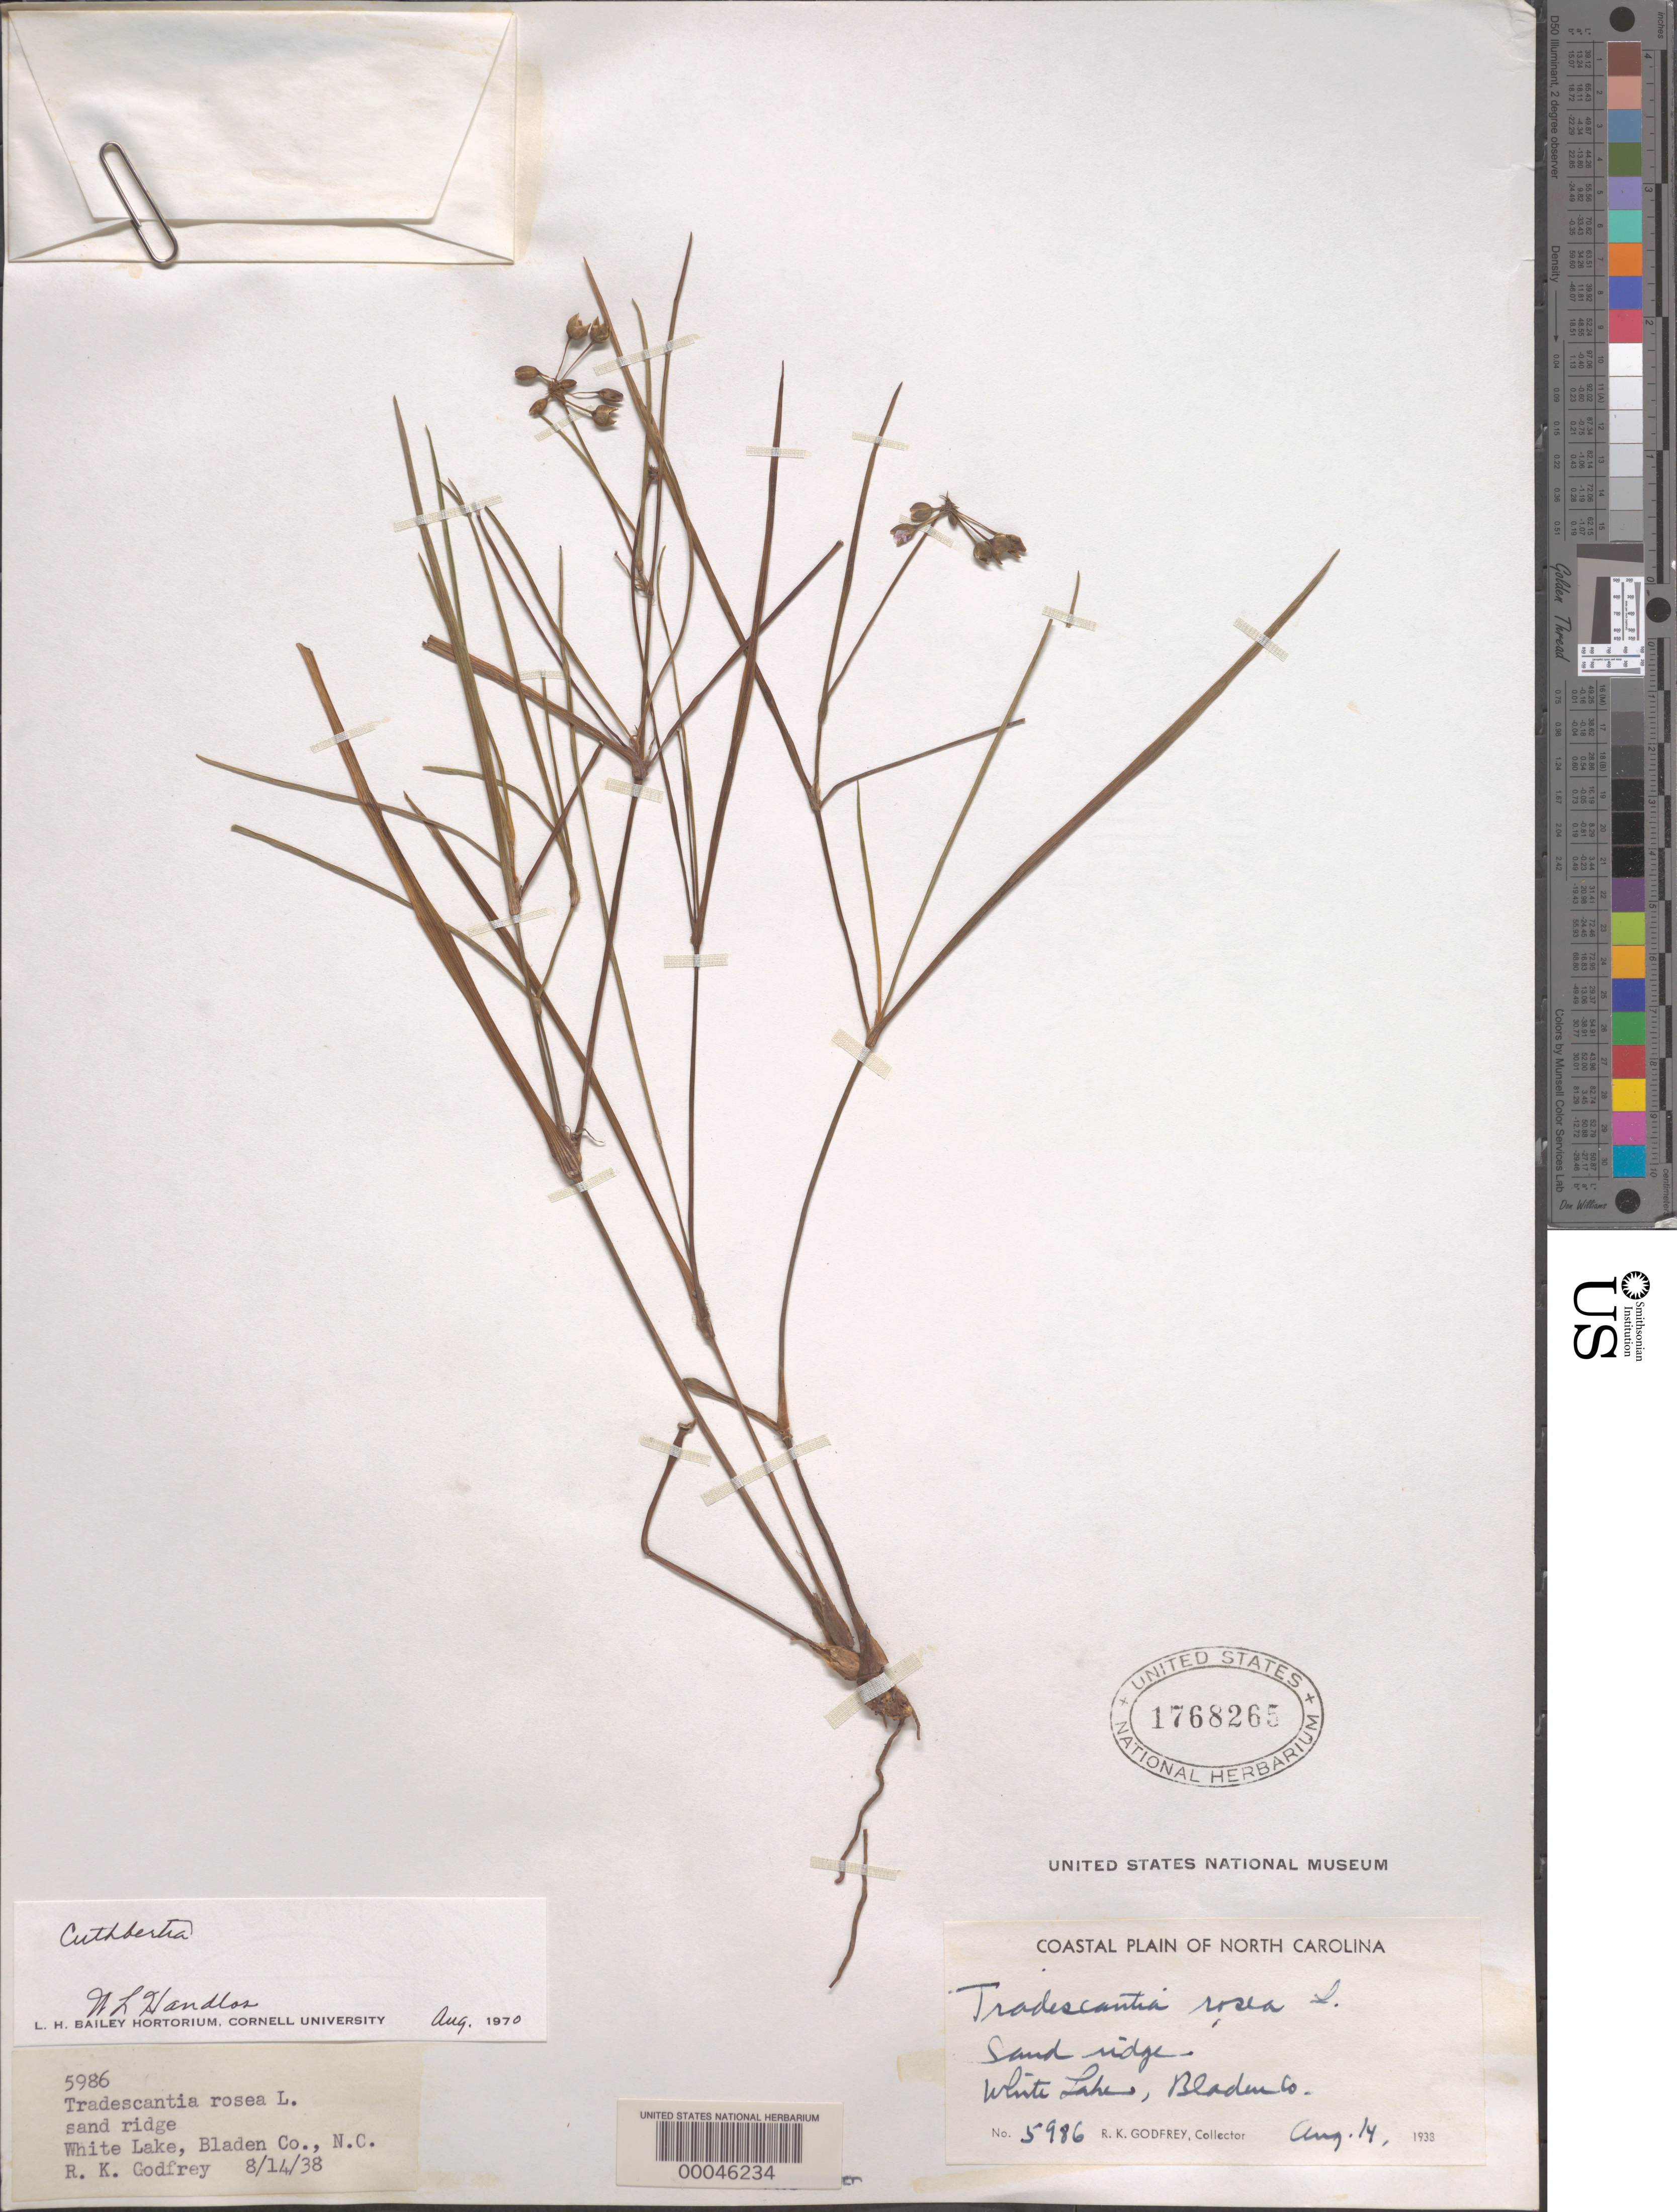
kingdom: Plantae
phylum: Tracheophyta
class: Liliopsida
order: Commelinales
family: Commelinaceae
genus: Cuthbertia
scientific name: Cuthbertia graminea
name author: Small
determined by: Strong, Mark T., (BOT), Smithsonian Institution - National Museum of Natural History (UNITED STATES)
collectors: R. K. Godfrey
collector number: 5986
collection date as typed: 14 Aug 1938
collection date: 1938-08-14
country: United States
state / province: North Carolina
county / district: Bladen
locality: White lake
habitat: Sandridge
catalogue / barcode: US 1768265